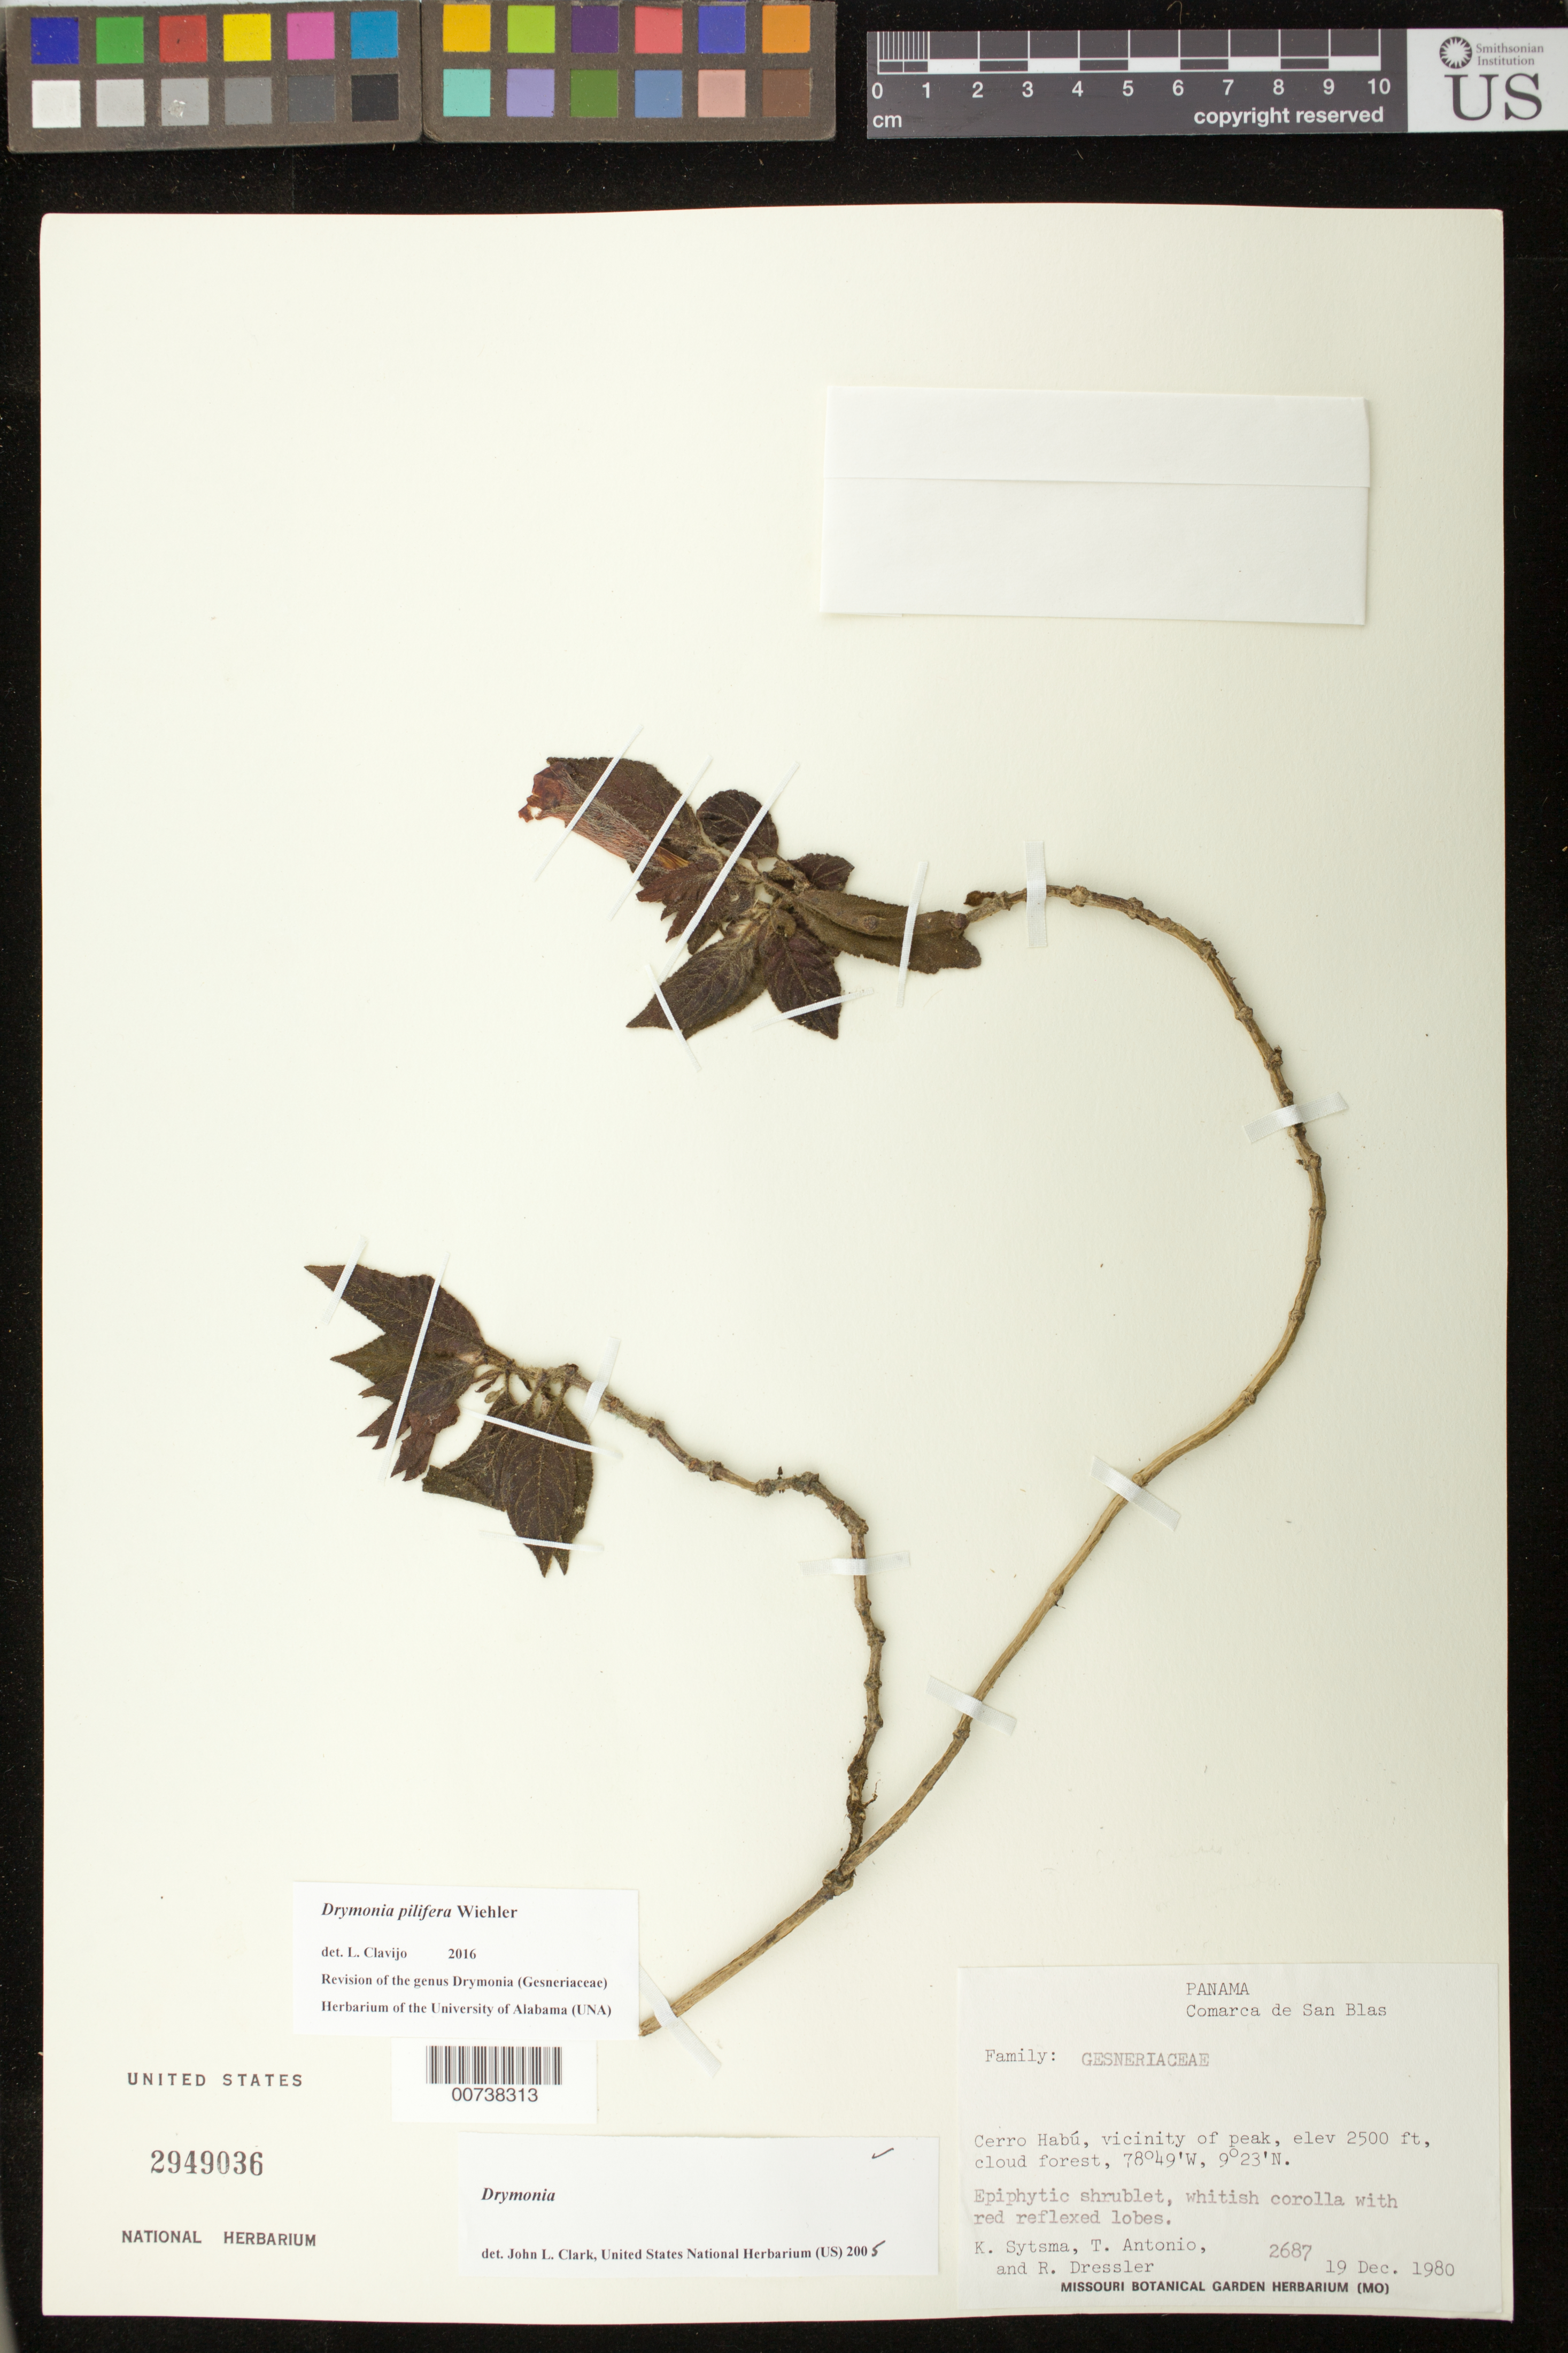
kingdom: Plantae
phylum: Tracheophyta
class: Magnoliopsida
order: Lamiales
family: Gesneriaceae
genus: Drymonia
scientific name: Drymonia pilifera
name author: Wiehler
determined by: Barrie, F. R.; Skog, Laurence E.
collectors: K. J. Sytsma, T. Antonio & R. Dressler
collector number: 2687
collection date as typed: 19 Dec 1980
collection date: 1980-12-19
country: Panama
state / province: Kuna Yala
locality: Cerro Habú, vicinity of peak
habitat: Cloud forest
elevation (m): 762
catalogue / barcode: US 2949036